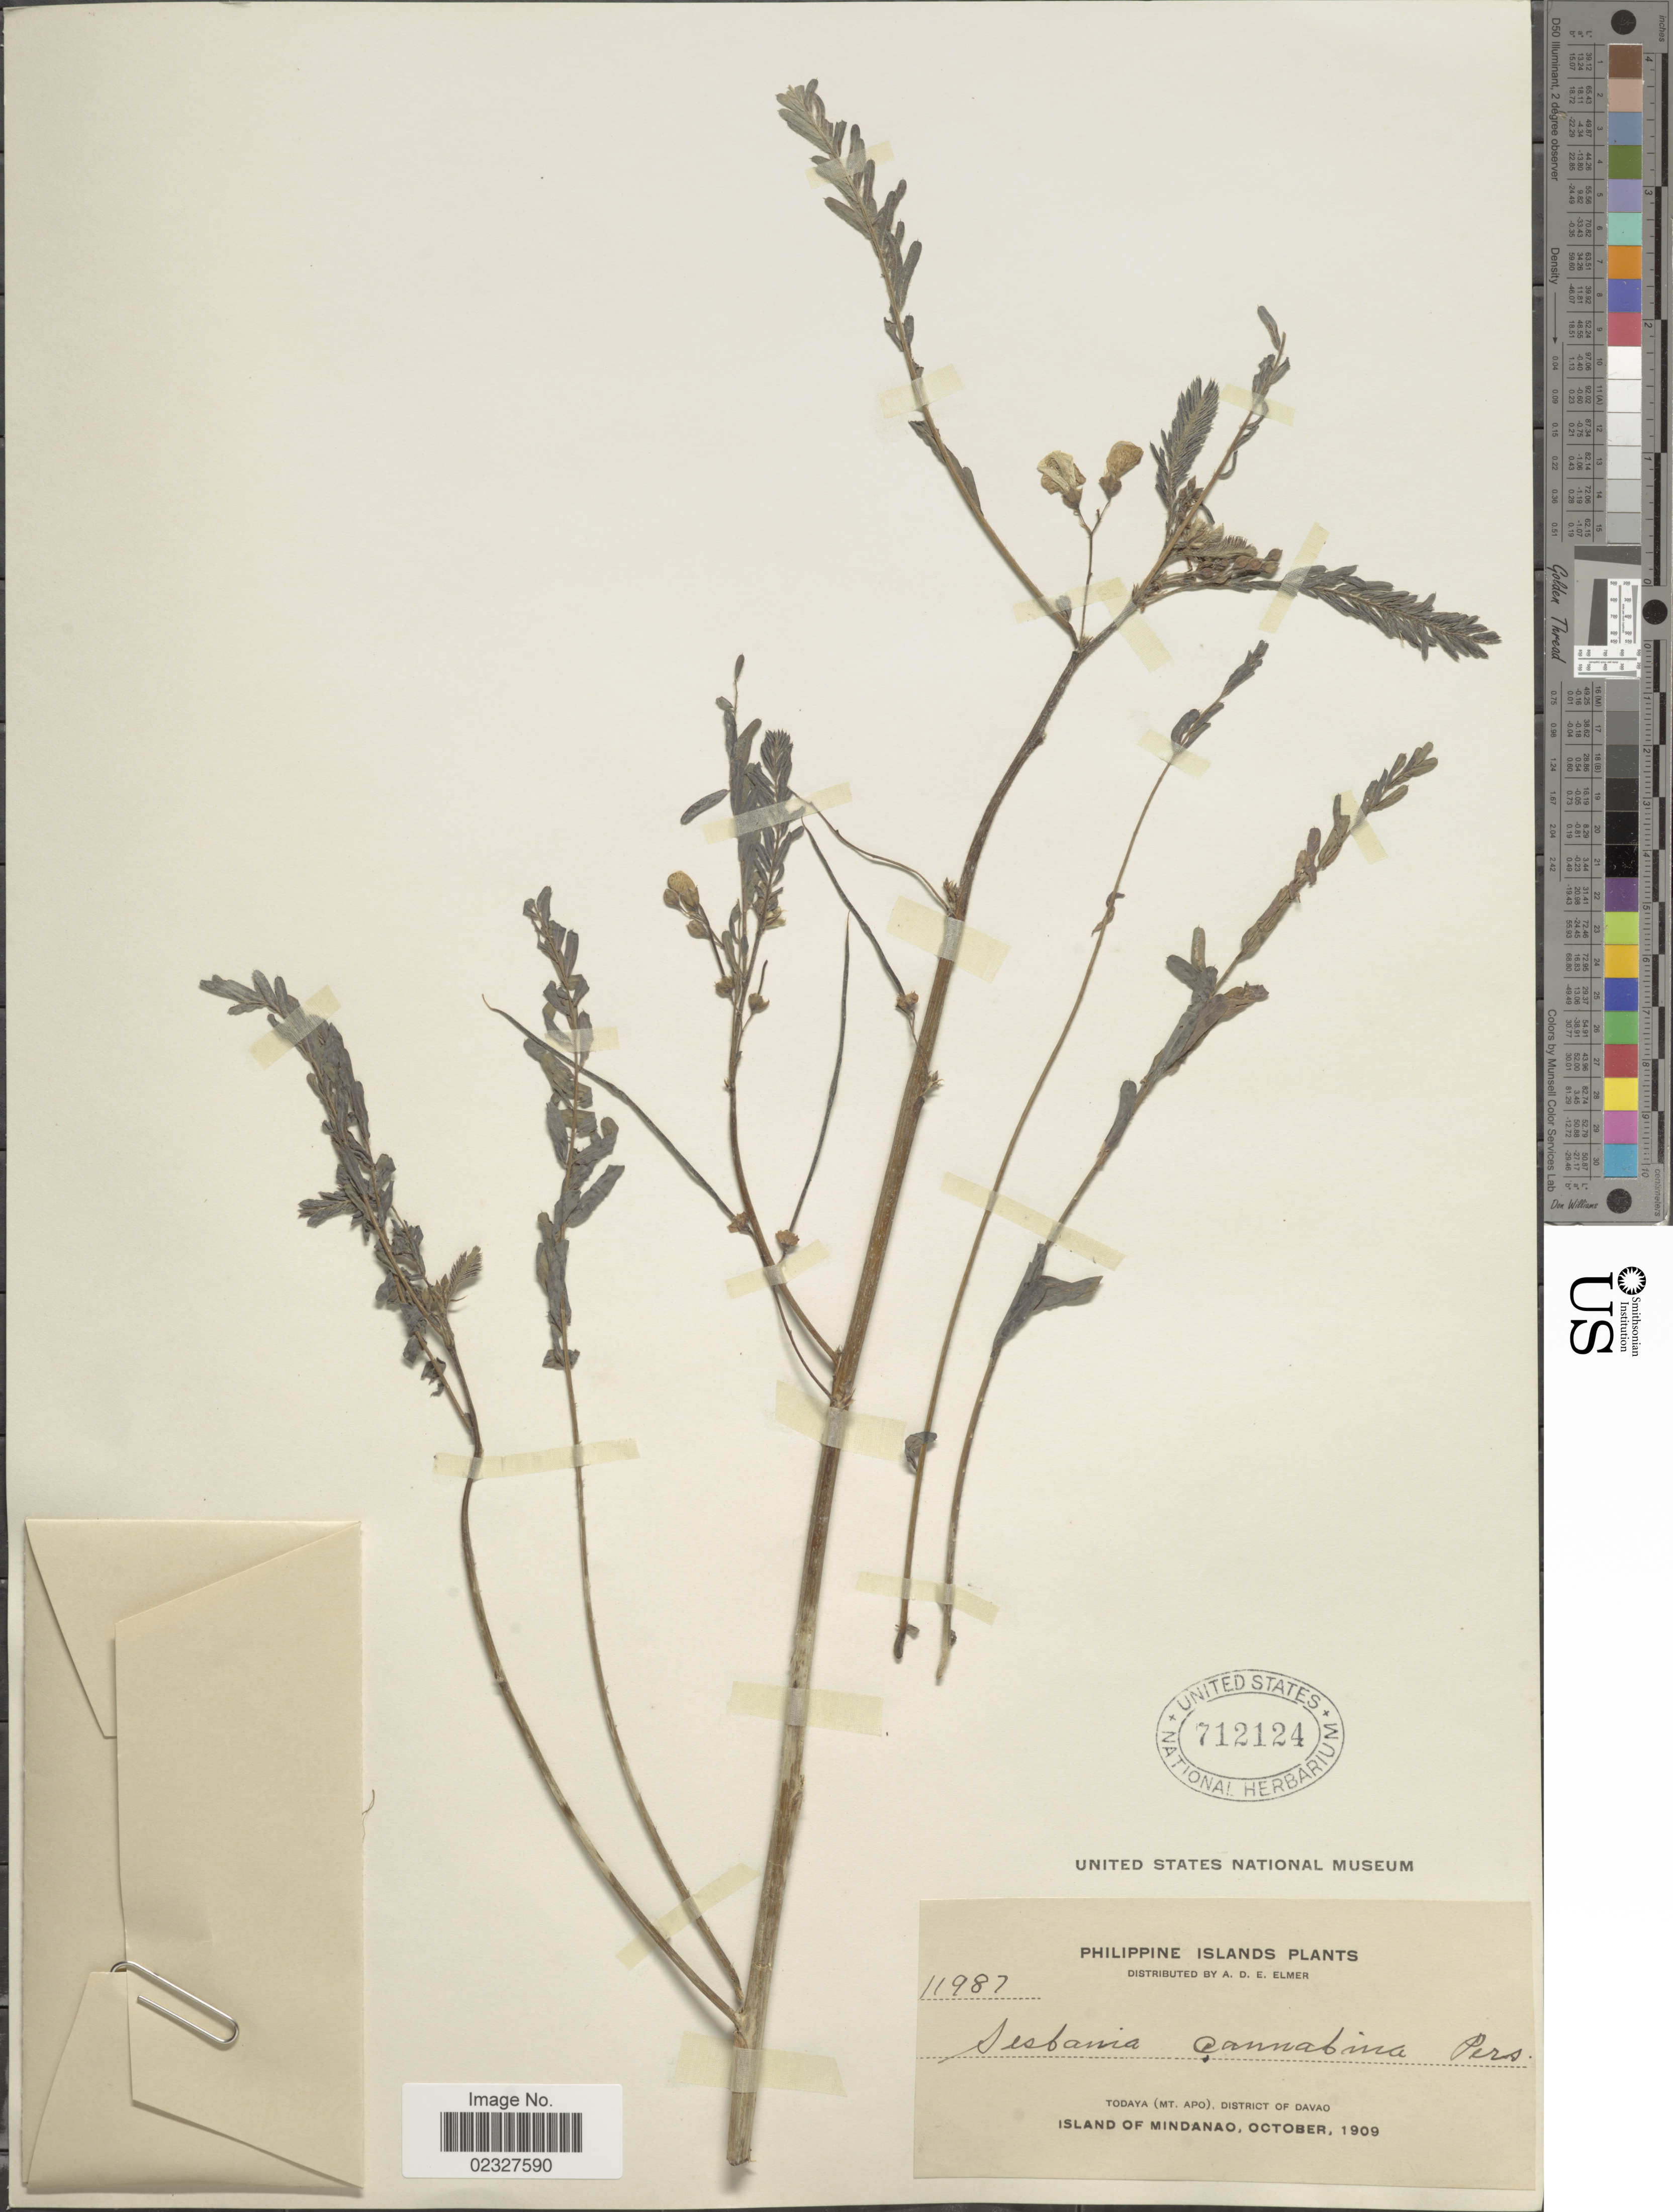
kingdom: Plantae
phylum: Tracheophyta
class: Magnoliopsida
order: Fabales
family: Fabaceae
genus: Sesbania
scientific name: Sesbania cannabina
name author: (Retz.) Poir.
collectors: A. D. E. Elmer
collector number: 11987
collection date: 1909-10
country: Philippines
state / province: Davao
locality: Todaya (Mt. Apo), district of Davao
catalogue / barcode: US 712124